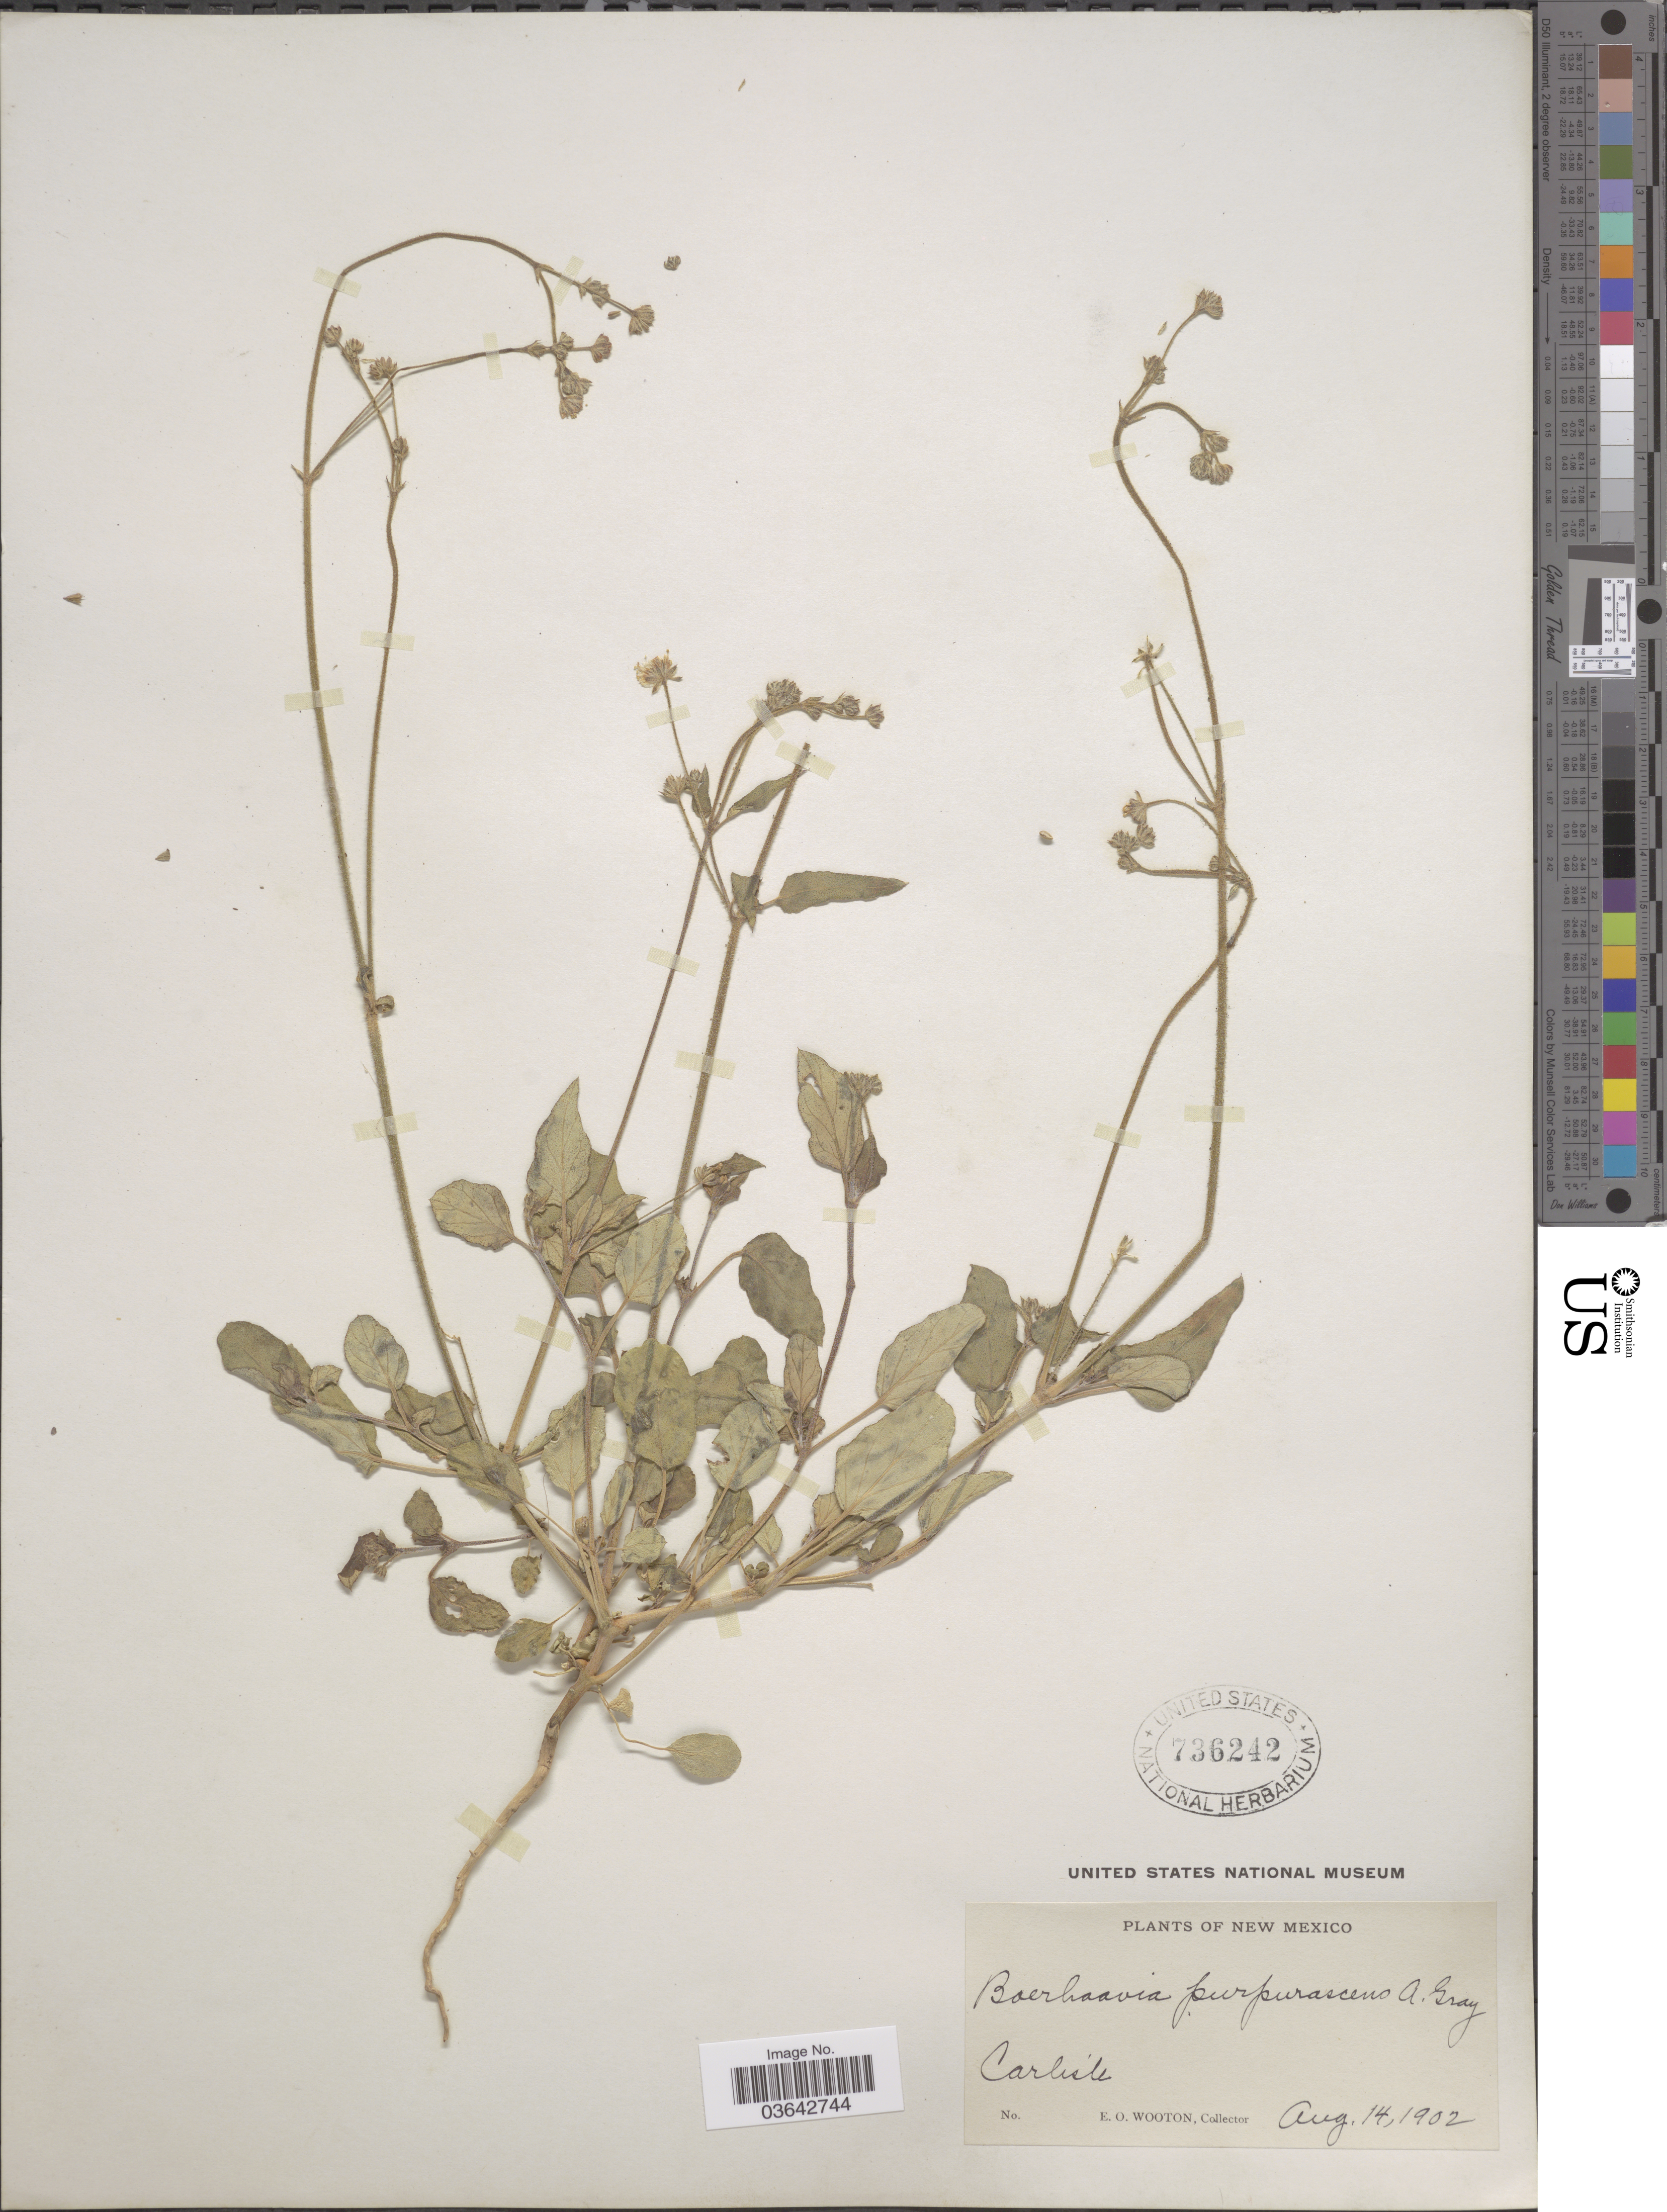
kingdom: Plantae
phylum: Tracheophyta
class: Magnoliopsida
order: Caryophyllales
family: Nyctaginaceae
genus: Boerhavia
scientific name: Boerhavia purpurascens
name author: A. Gray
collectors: E. O. Wooton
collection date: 1902-08-14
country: United States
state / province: New Mexico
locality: Carlisle.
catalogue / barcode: US 736242